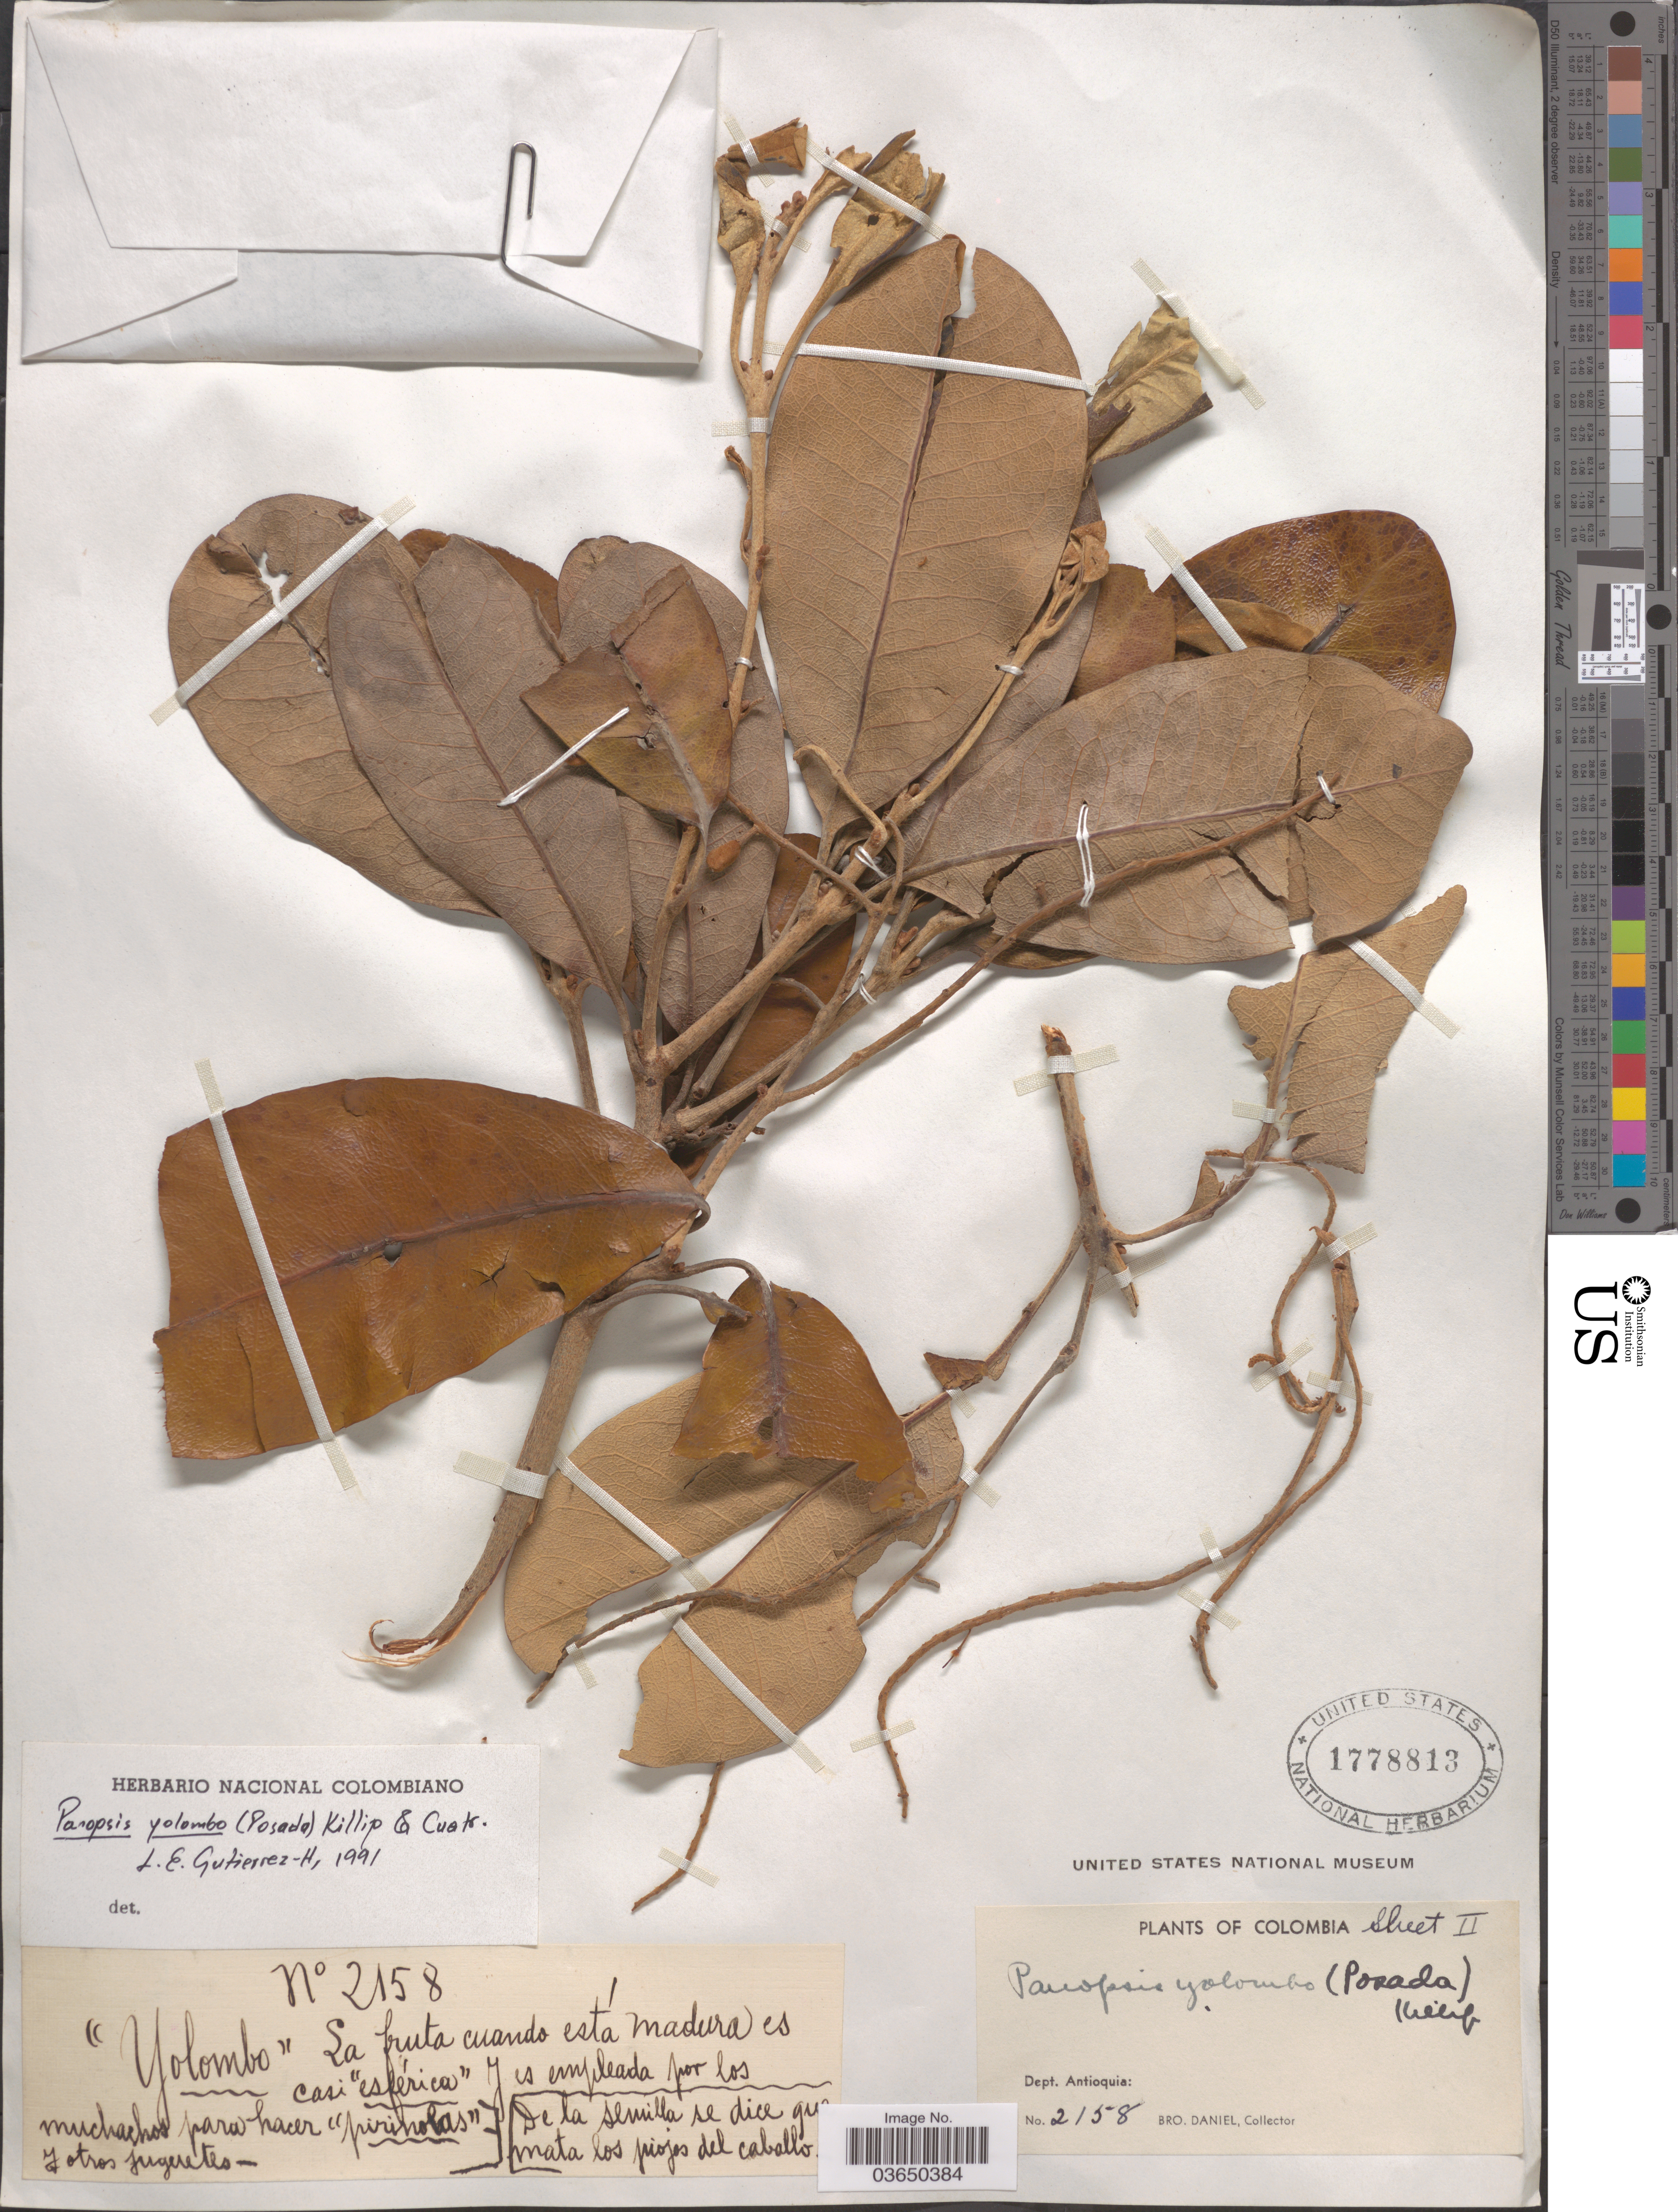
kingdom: Plantae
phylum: Tracheophyta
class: Magnoliopsida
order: Proteales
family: Proteaceae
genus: Panopsis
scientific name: Panopsis yolombo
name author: (Posada-Arango) Killip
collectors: Bro. Daniel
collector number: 2158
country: Colombia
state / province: Antioquia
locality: Dept. Antioquia.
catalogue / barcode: US 1778813